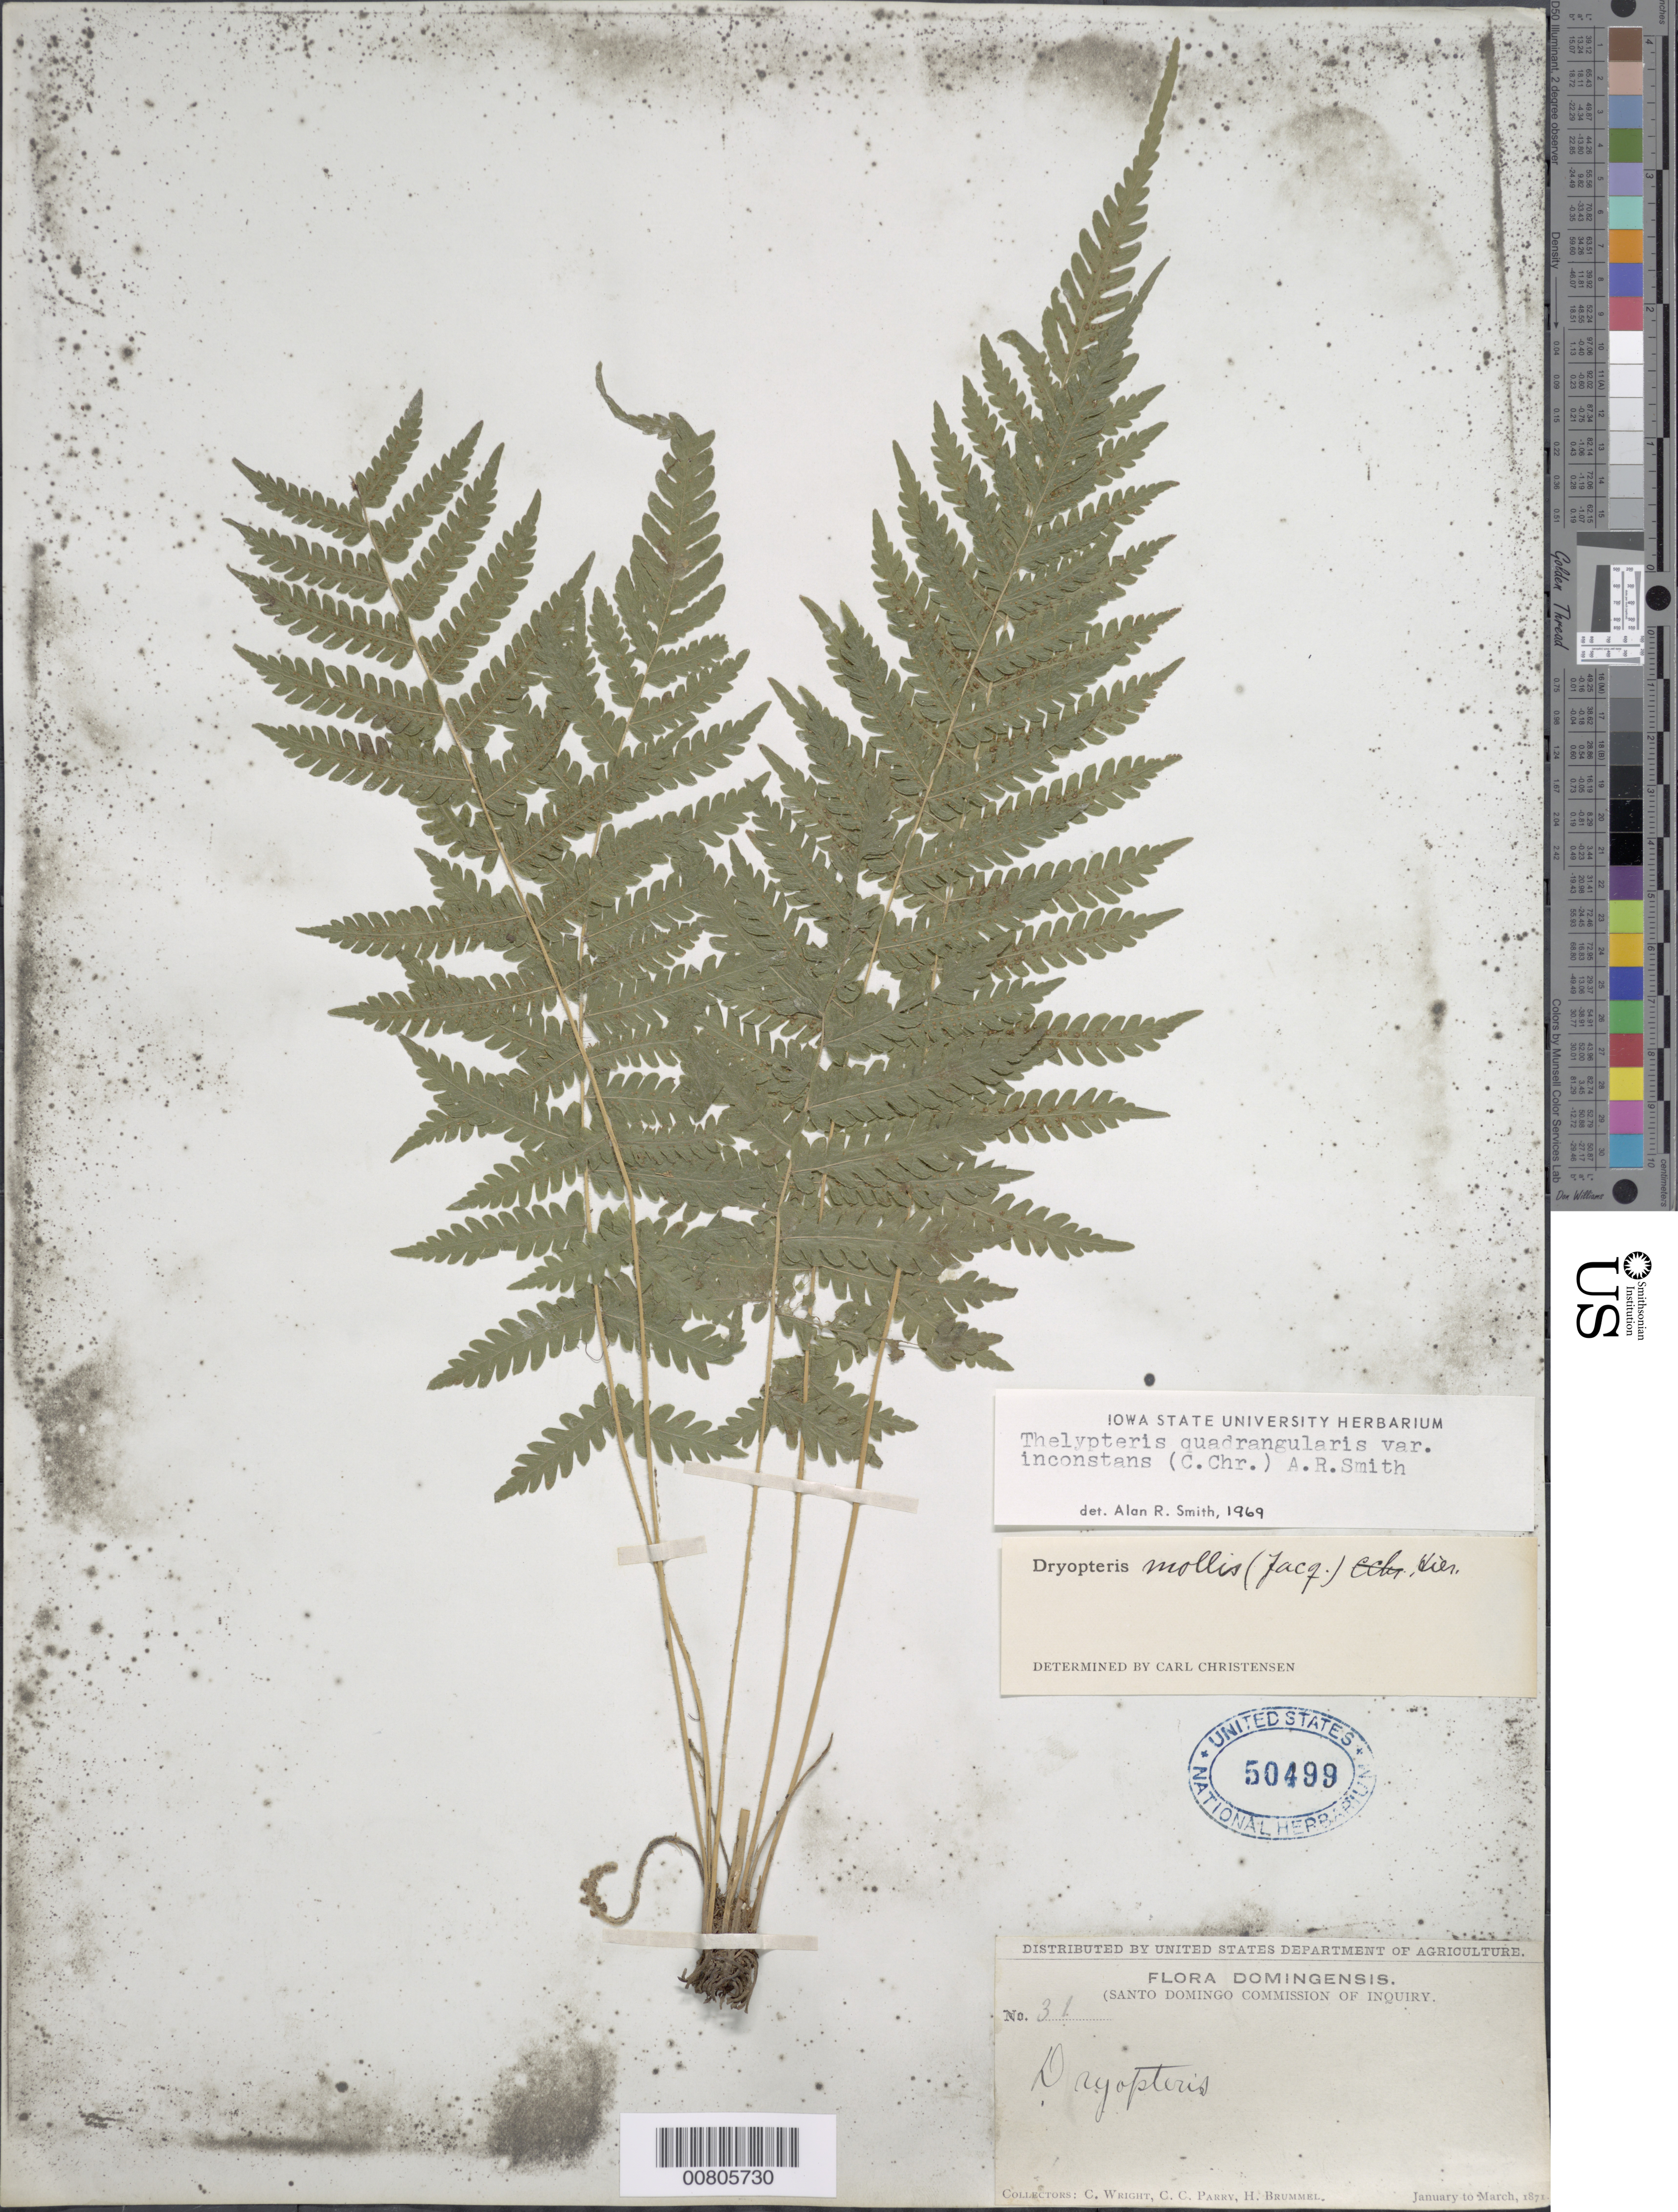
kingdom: Plantae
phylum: Tracheophyta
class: Polypodiopsida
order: Polypodiales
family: Thelypteridaceae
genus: Christella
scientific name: Christella hispidula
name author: (Decne.) Holttum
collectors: C. Wright, C. C. Parry & H. Brummel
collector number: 31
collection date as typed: Jan 1871 to -- Mar 1871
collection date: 1871-01/1871-03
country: Dominican Republic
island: Hispaniola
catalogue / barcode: US 50499